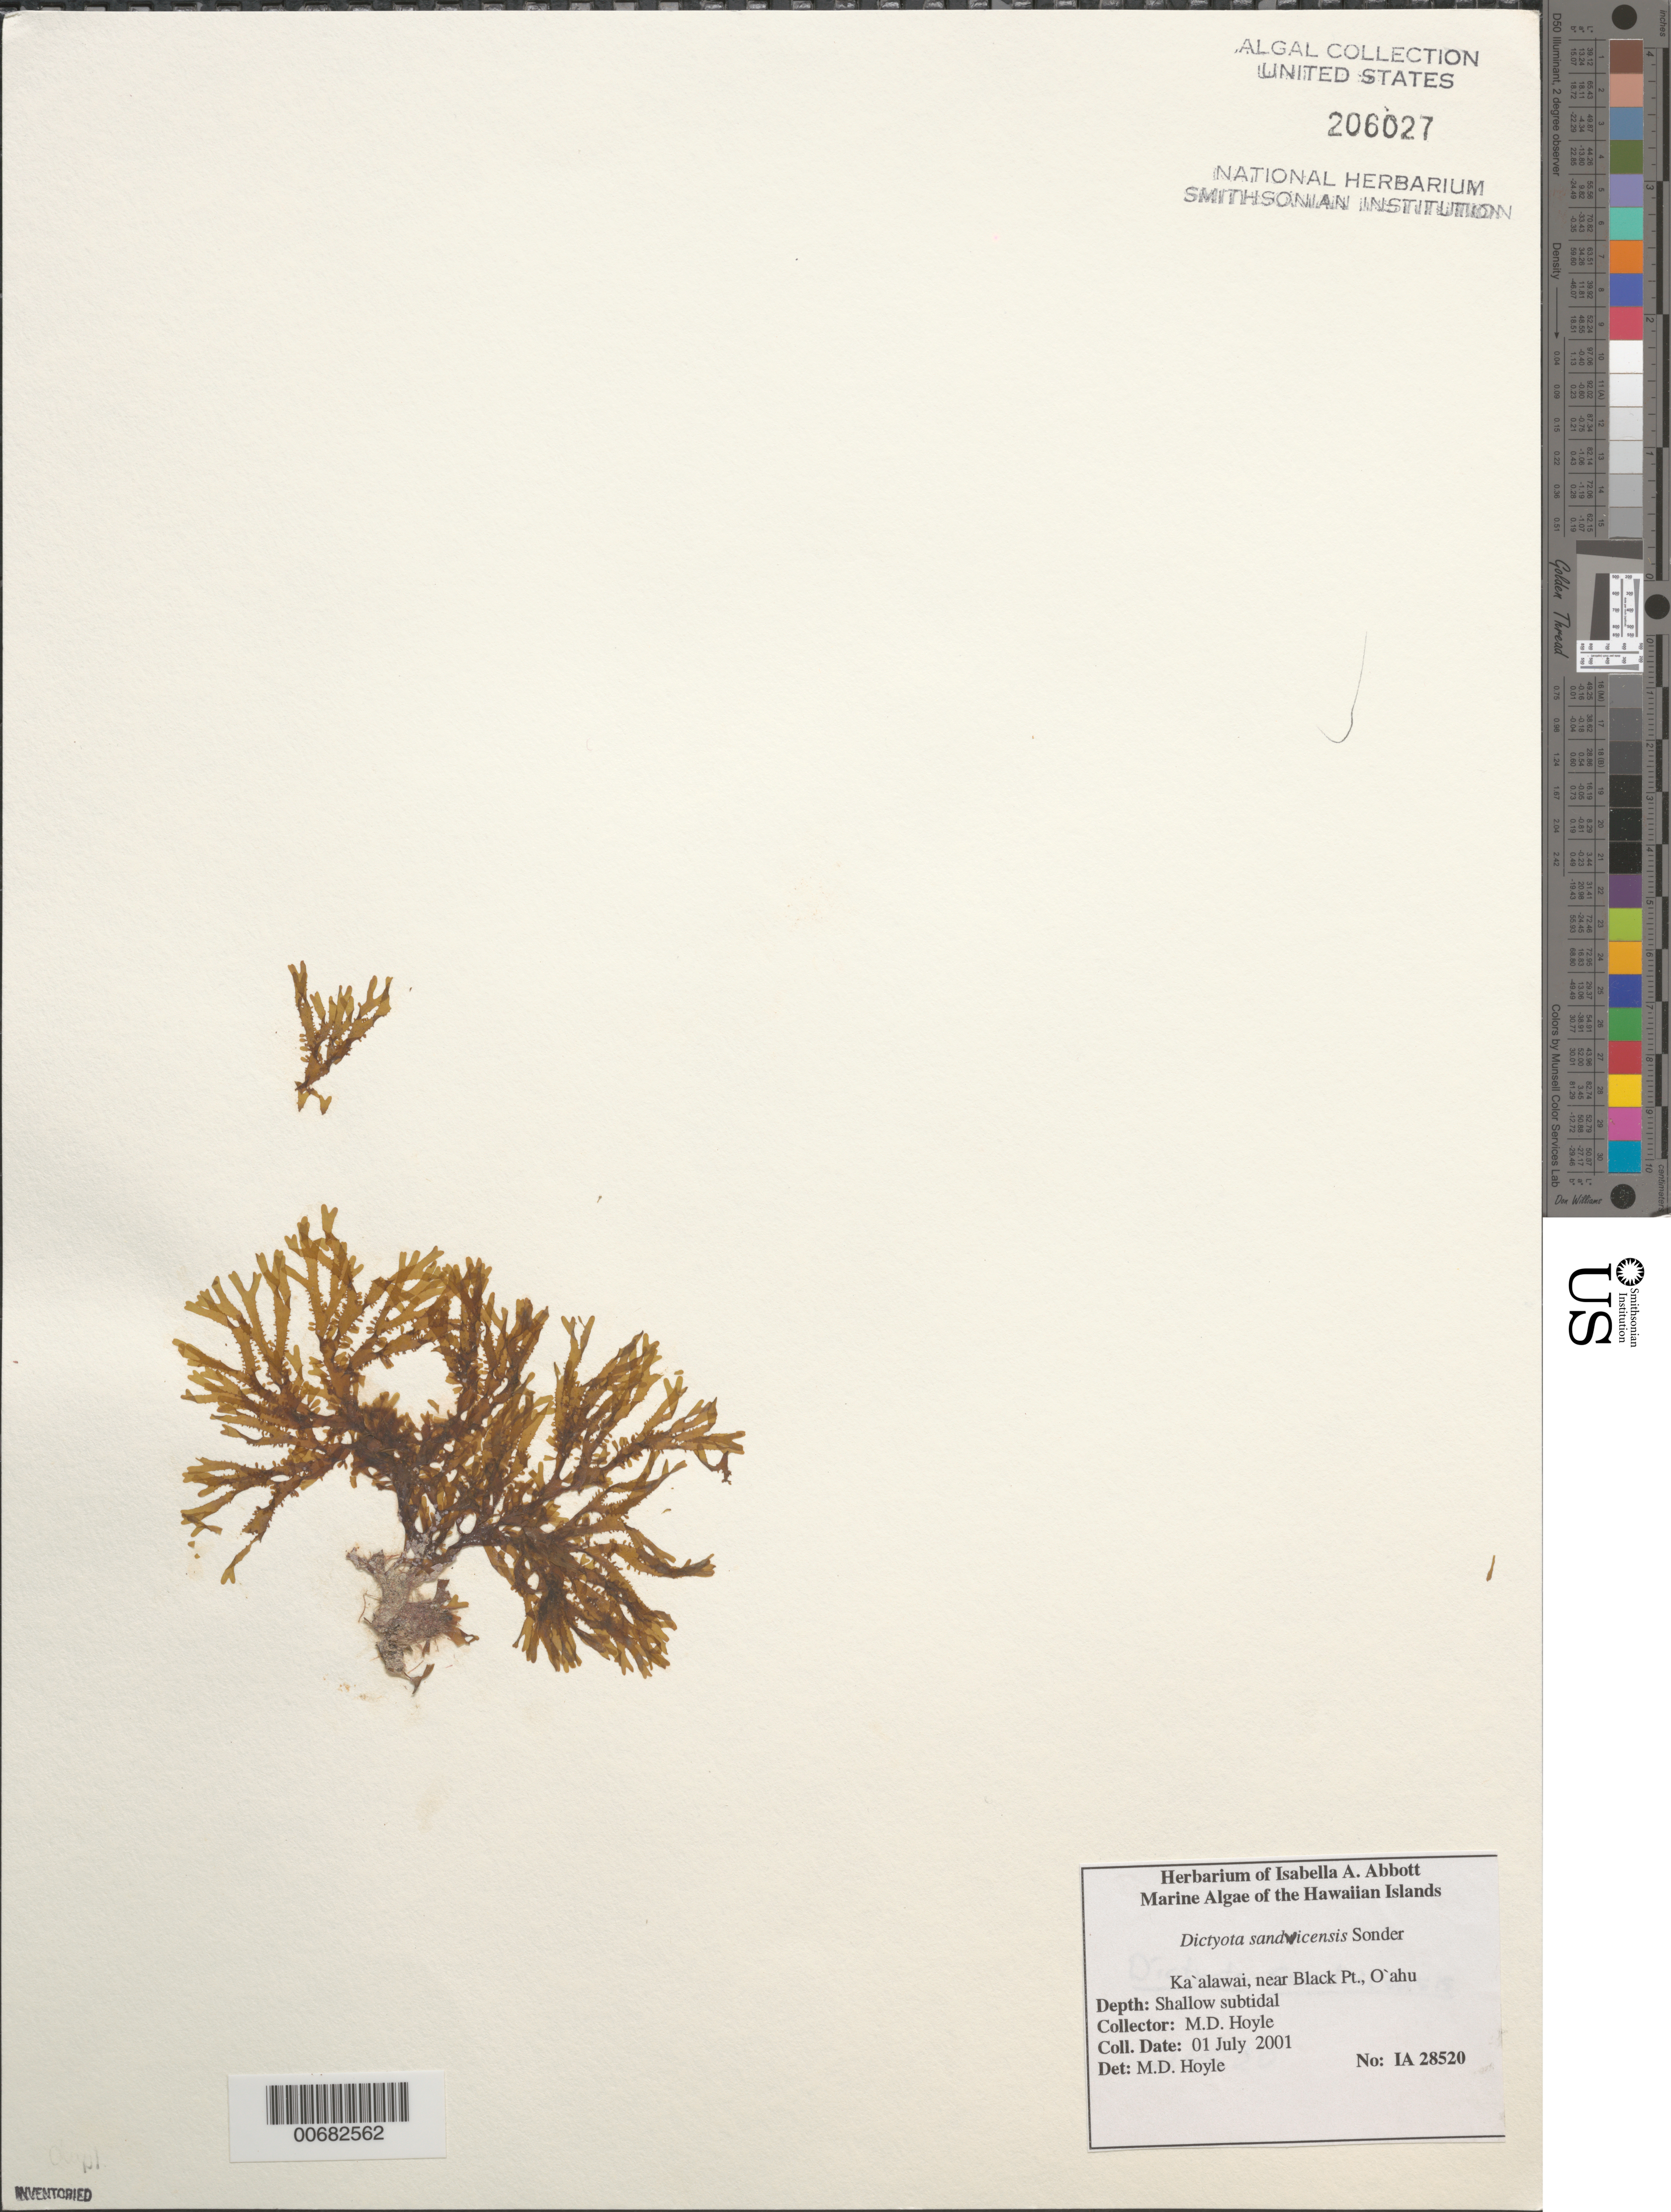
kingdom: Chromista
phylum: Ochrophyta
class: Phaeophyceae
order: Dictyotales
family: Dictyotaceae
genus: Dictyota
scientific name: Dictyota sandvicensis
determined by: Hoyle, Mitchell D.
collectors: M. Hoyle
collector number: IAA 28520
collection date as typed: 01 Jul 2001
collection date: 2001-07-01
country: United States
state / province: Hawaii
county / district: Honolulu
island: Oahu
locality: Ka'alawai, near Black Point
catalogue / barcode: US 206027